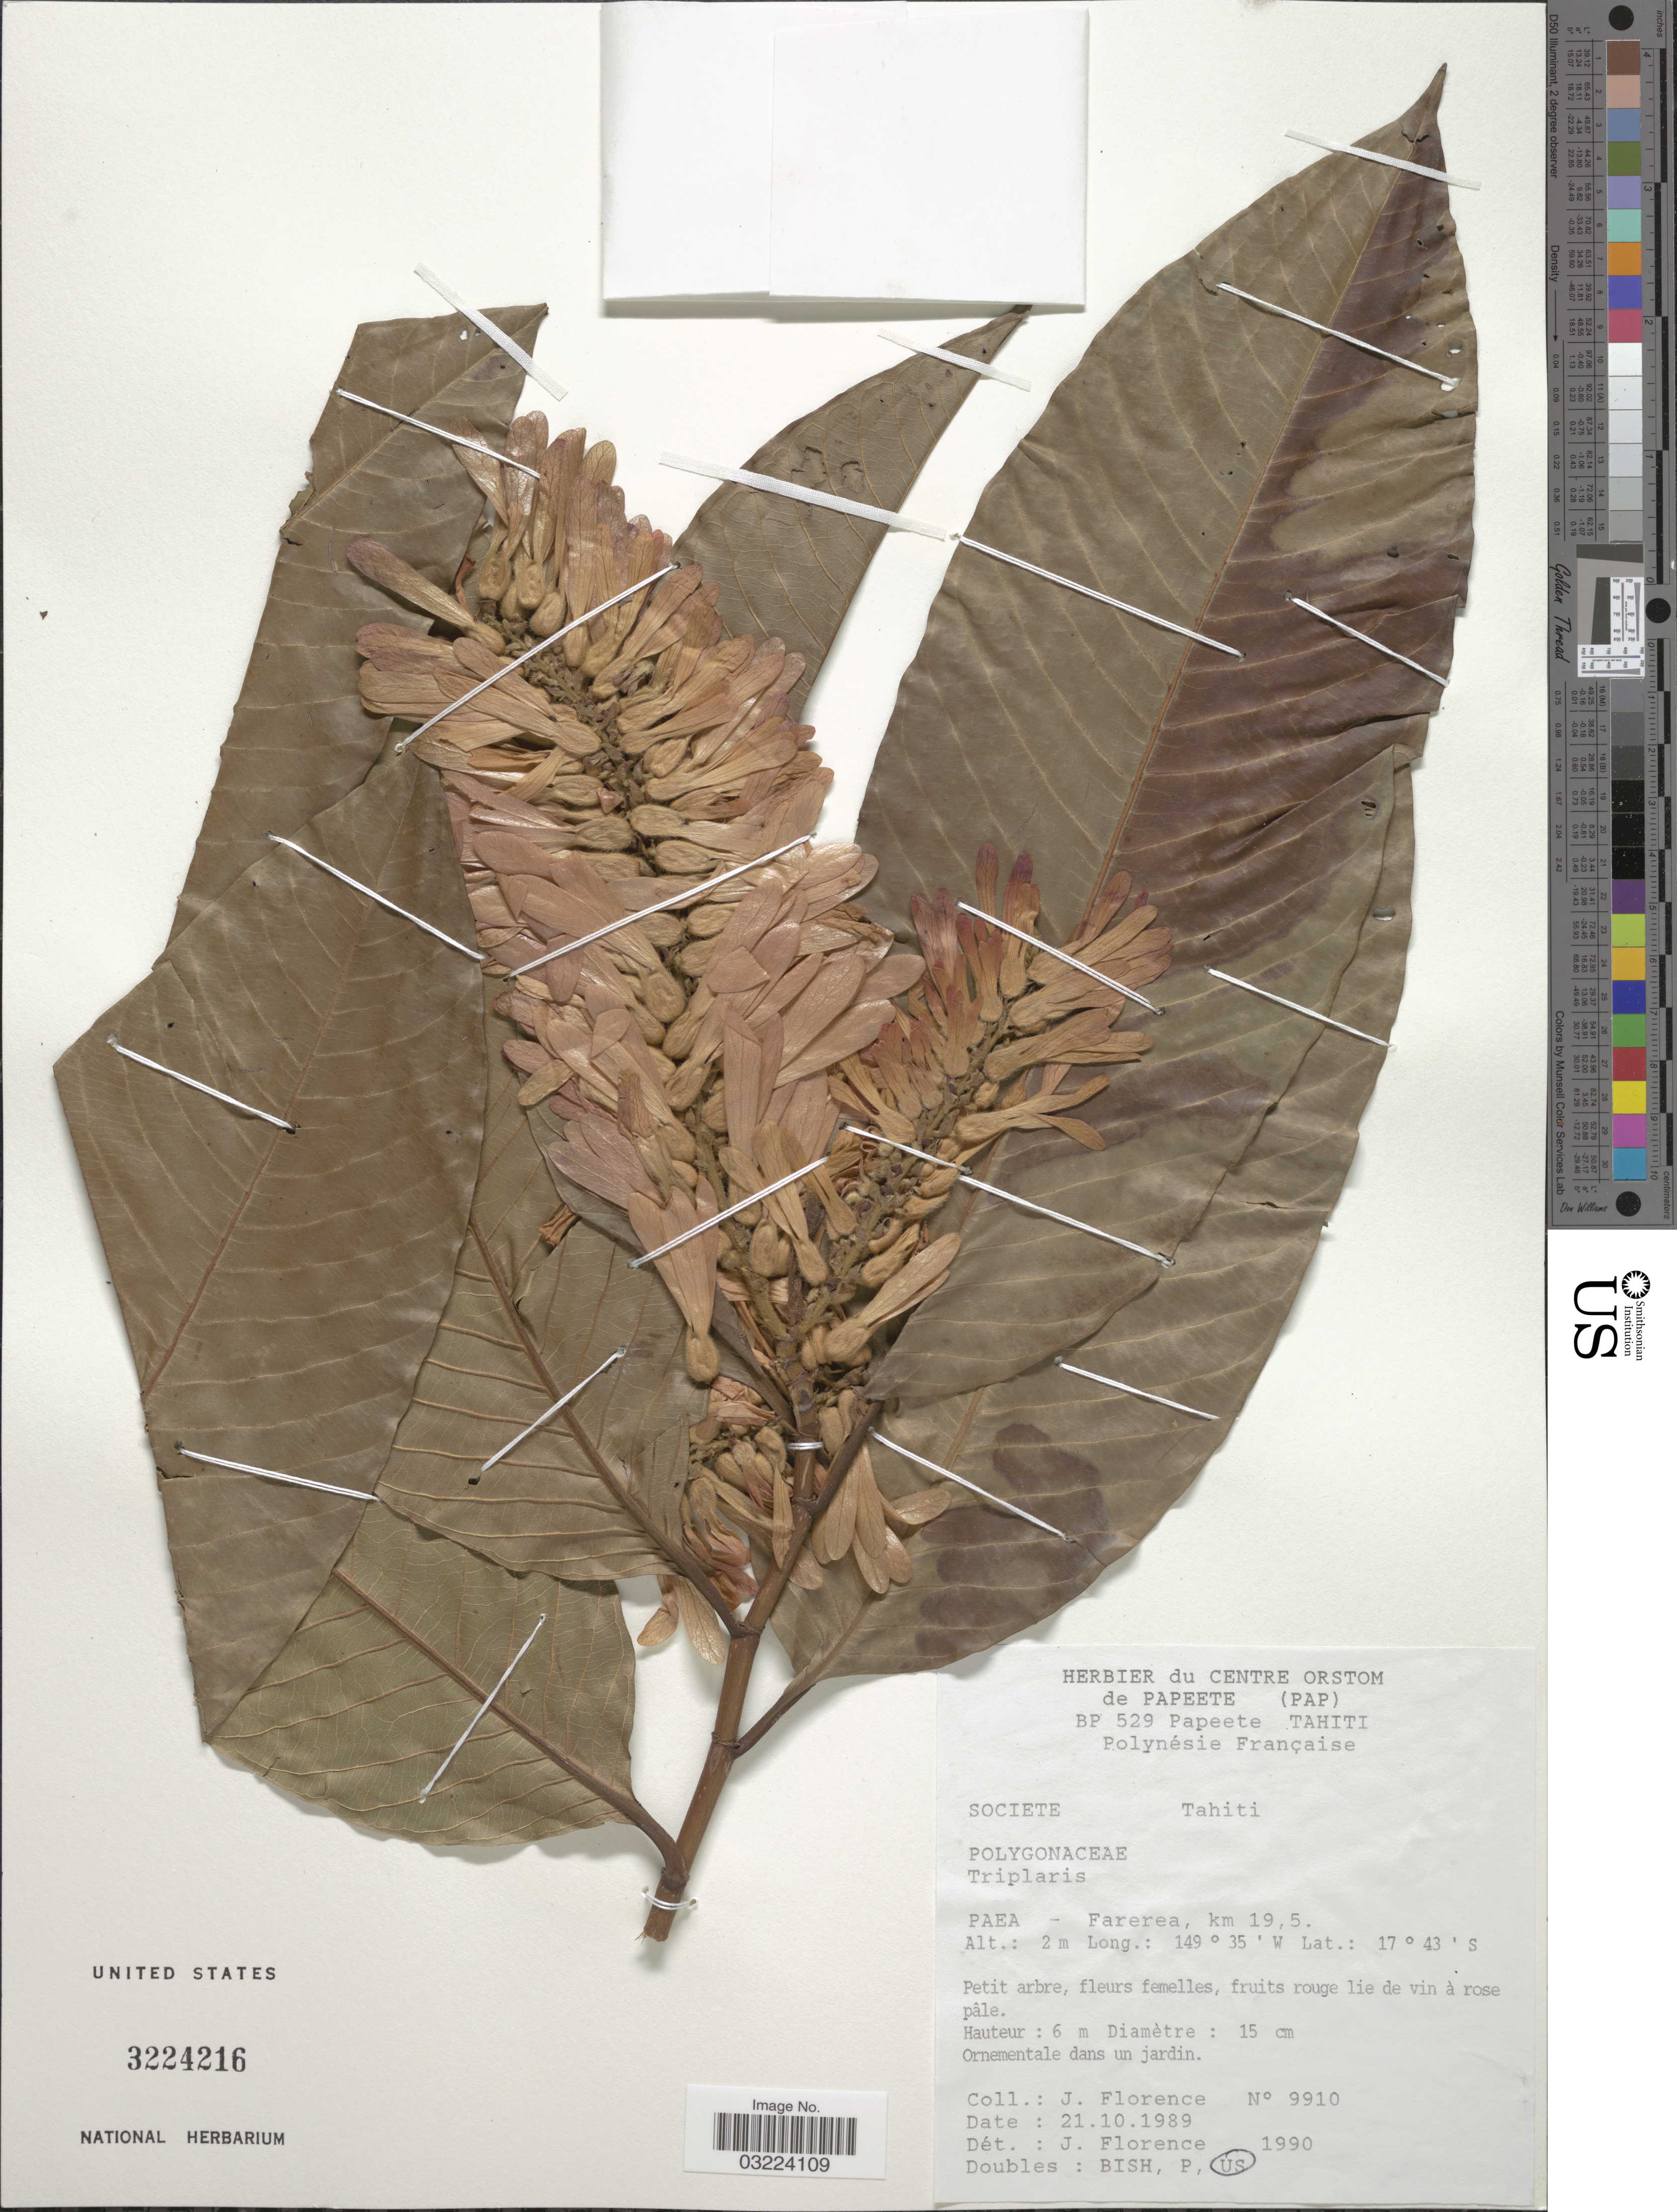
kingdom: Plantae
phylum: Tracheophyta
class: Magnoliopsida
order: Caryophyllales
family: Polygonaceae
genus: Triplaris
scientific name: Triplaris weigeltiana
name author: (Rchb.) Kuntze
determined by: Florence, J.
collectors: J. Florence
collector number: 9910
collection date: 1989-10-21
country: French Polynesia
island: Tahiti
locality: Societe, Tahiti, Paea - Farerea, km 19.5.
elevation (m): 2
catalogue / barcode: US 3224216